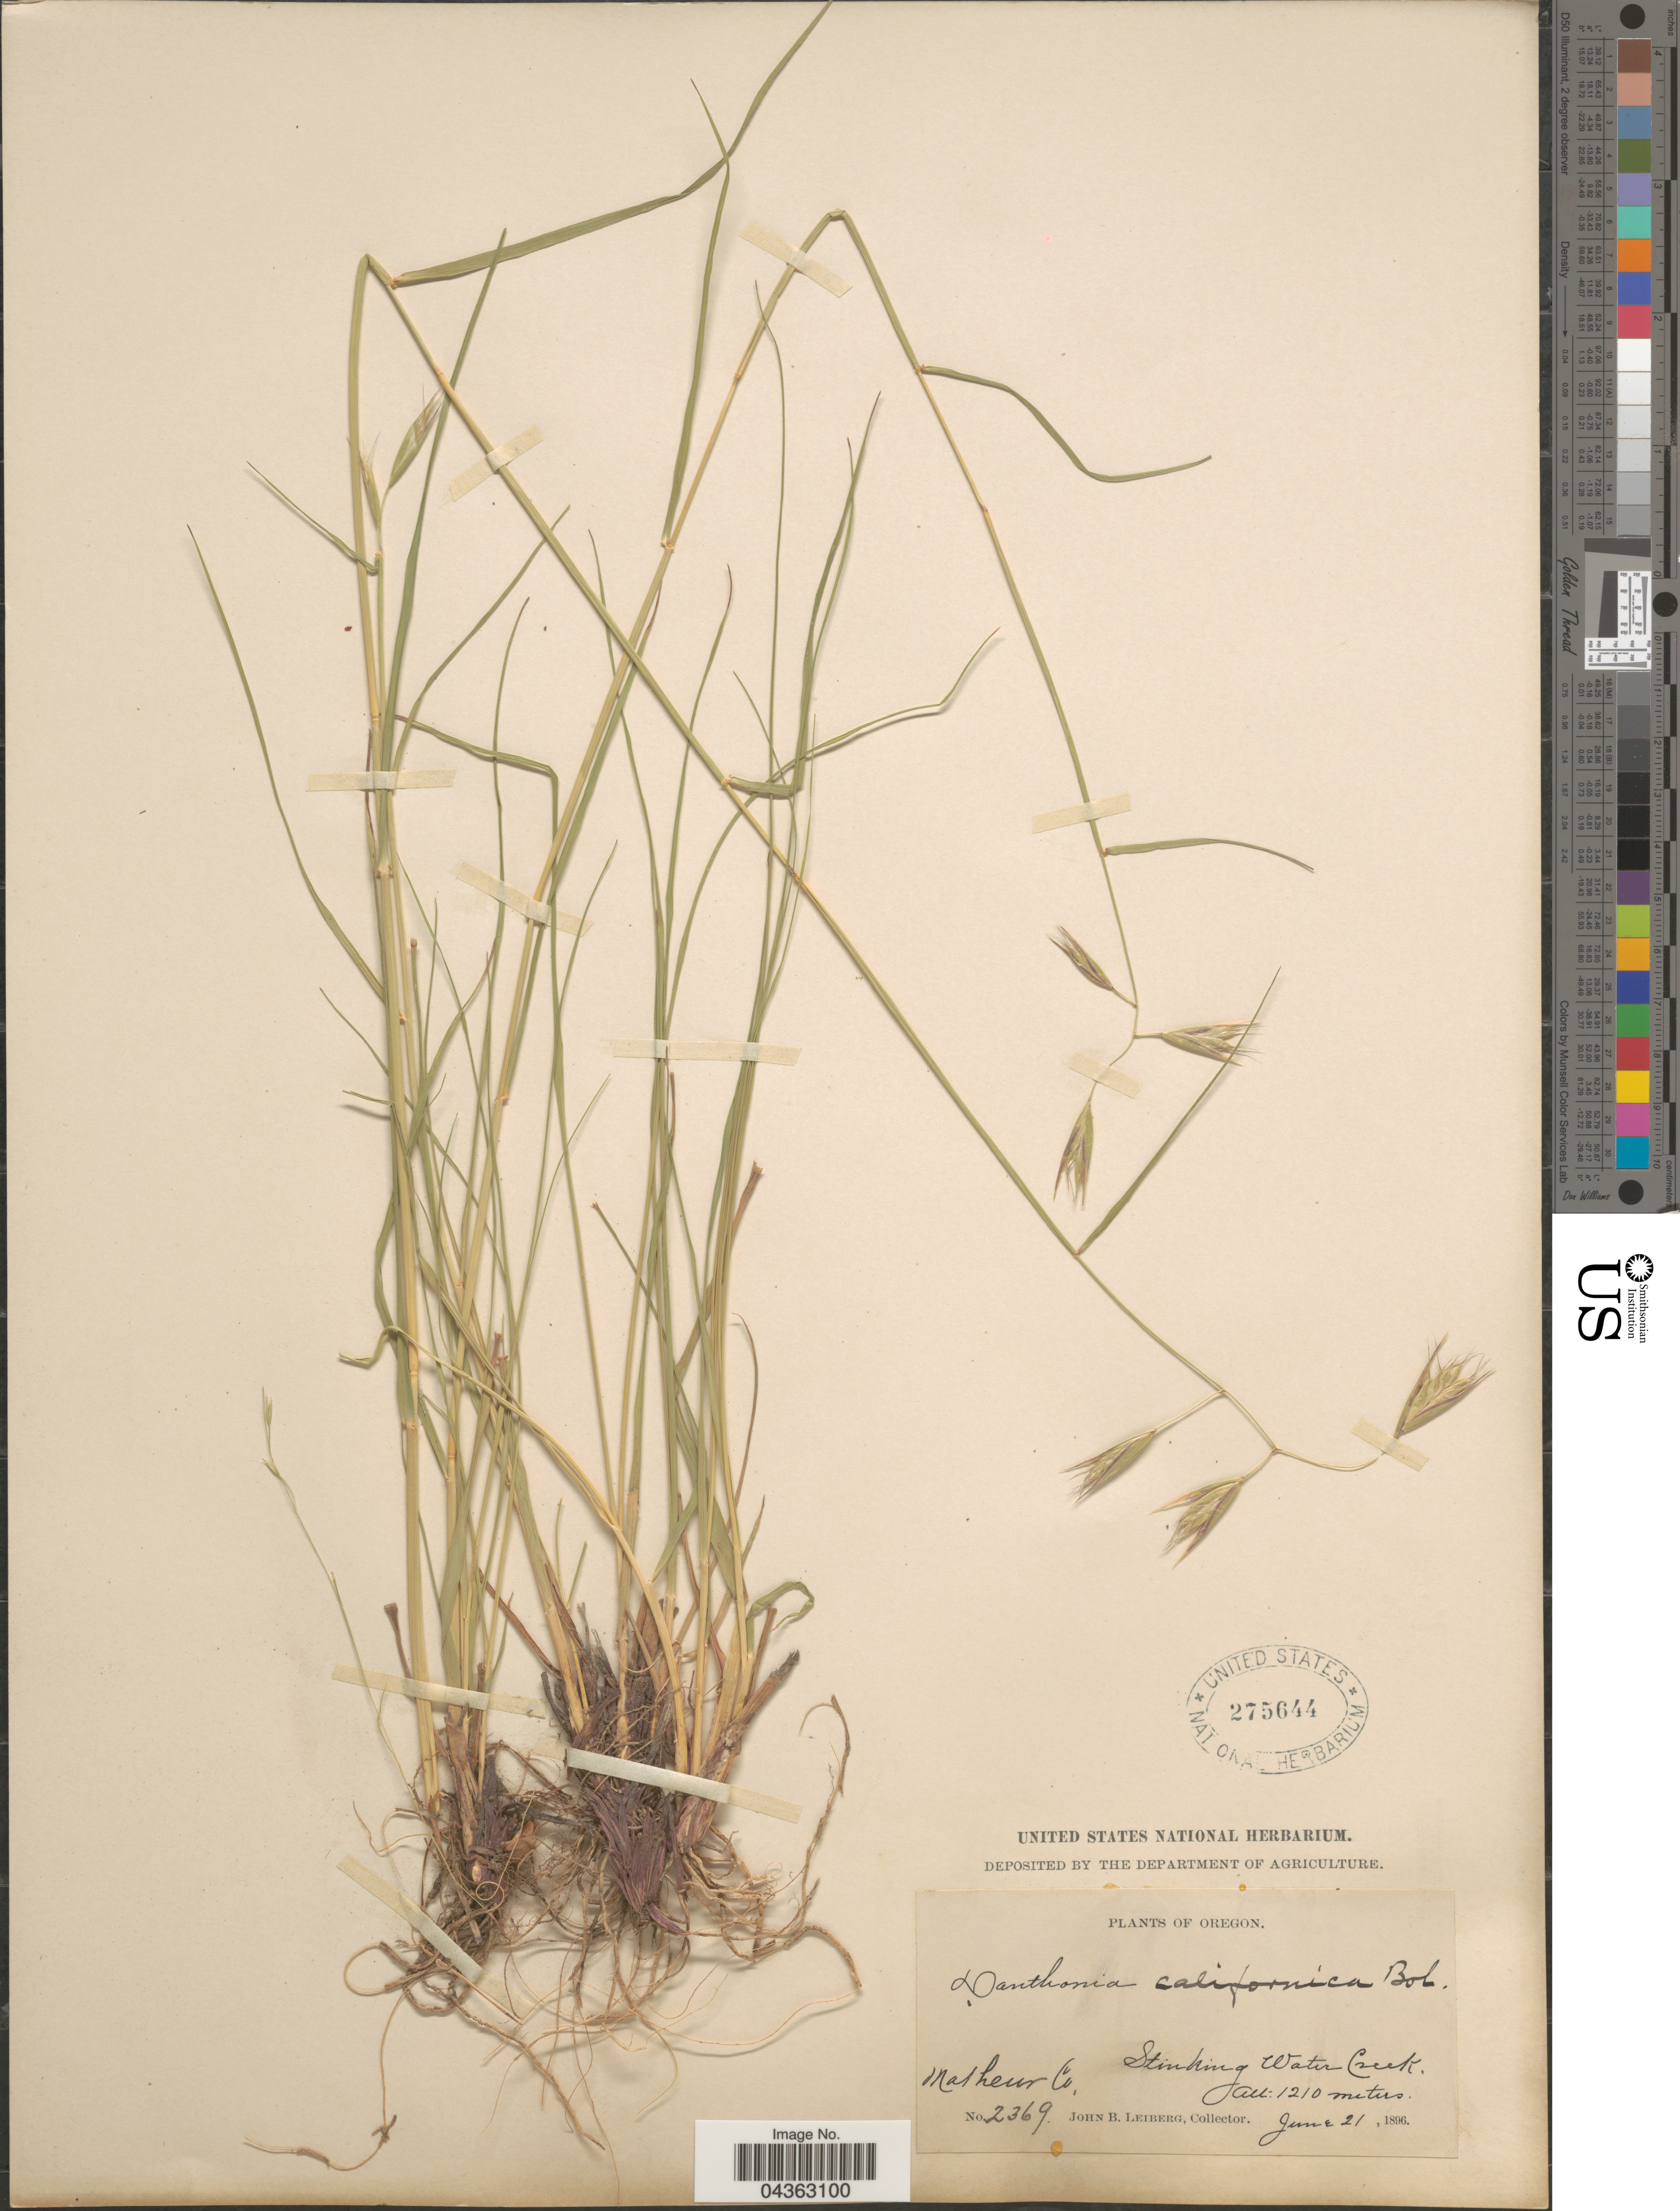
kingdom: Plantae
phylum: Tracheophyta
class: Liliopsida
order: Poales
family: Poaceae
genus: Danthonia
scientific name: Danthonia californica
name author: Bol.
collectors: J. B. Leiberg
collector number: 2369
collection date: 1896-06-21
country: United States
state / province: Oregon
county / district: Malheur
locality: Stinking Water Creek. Malheur Co.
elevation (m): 1210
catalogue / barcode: US 275644